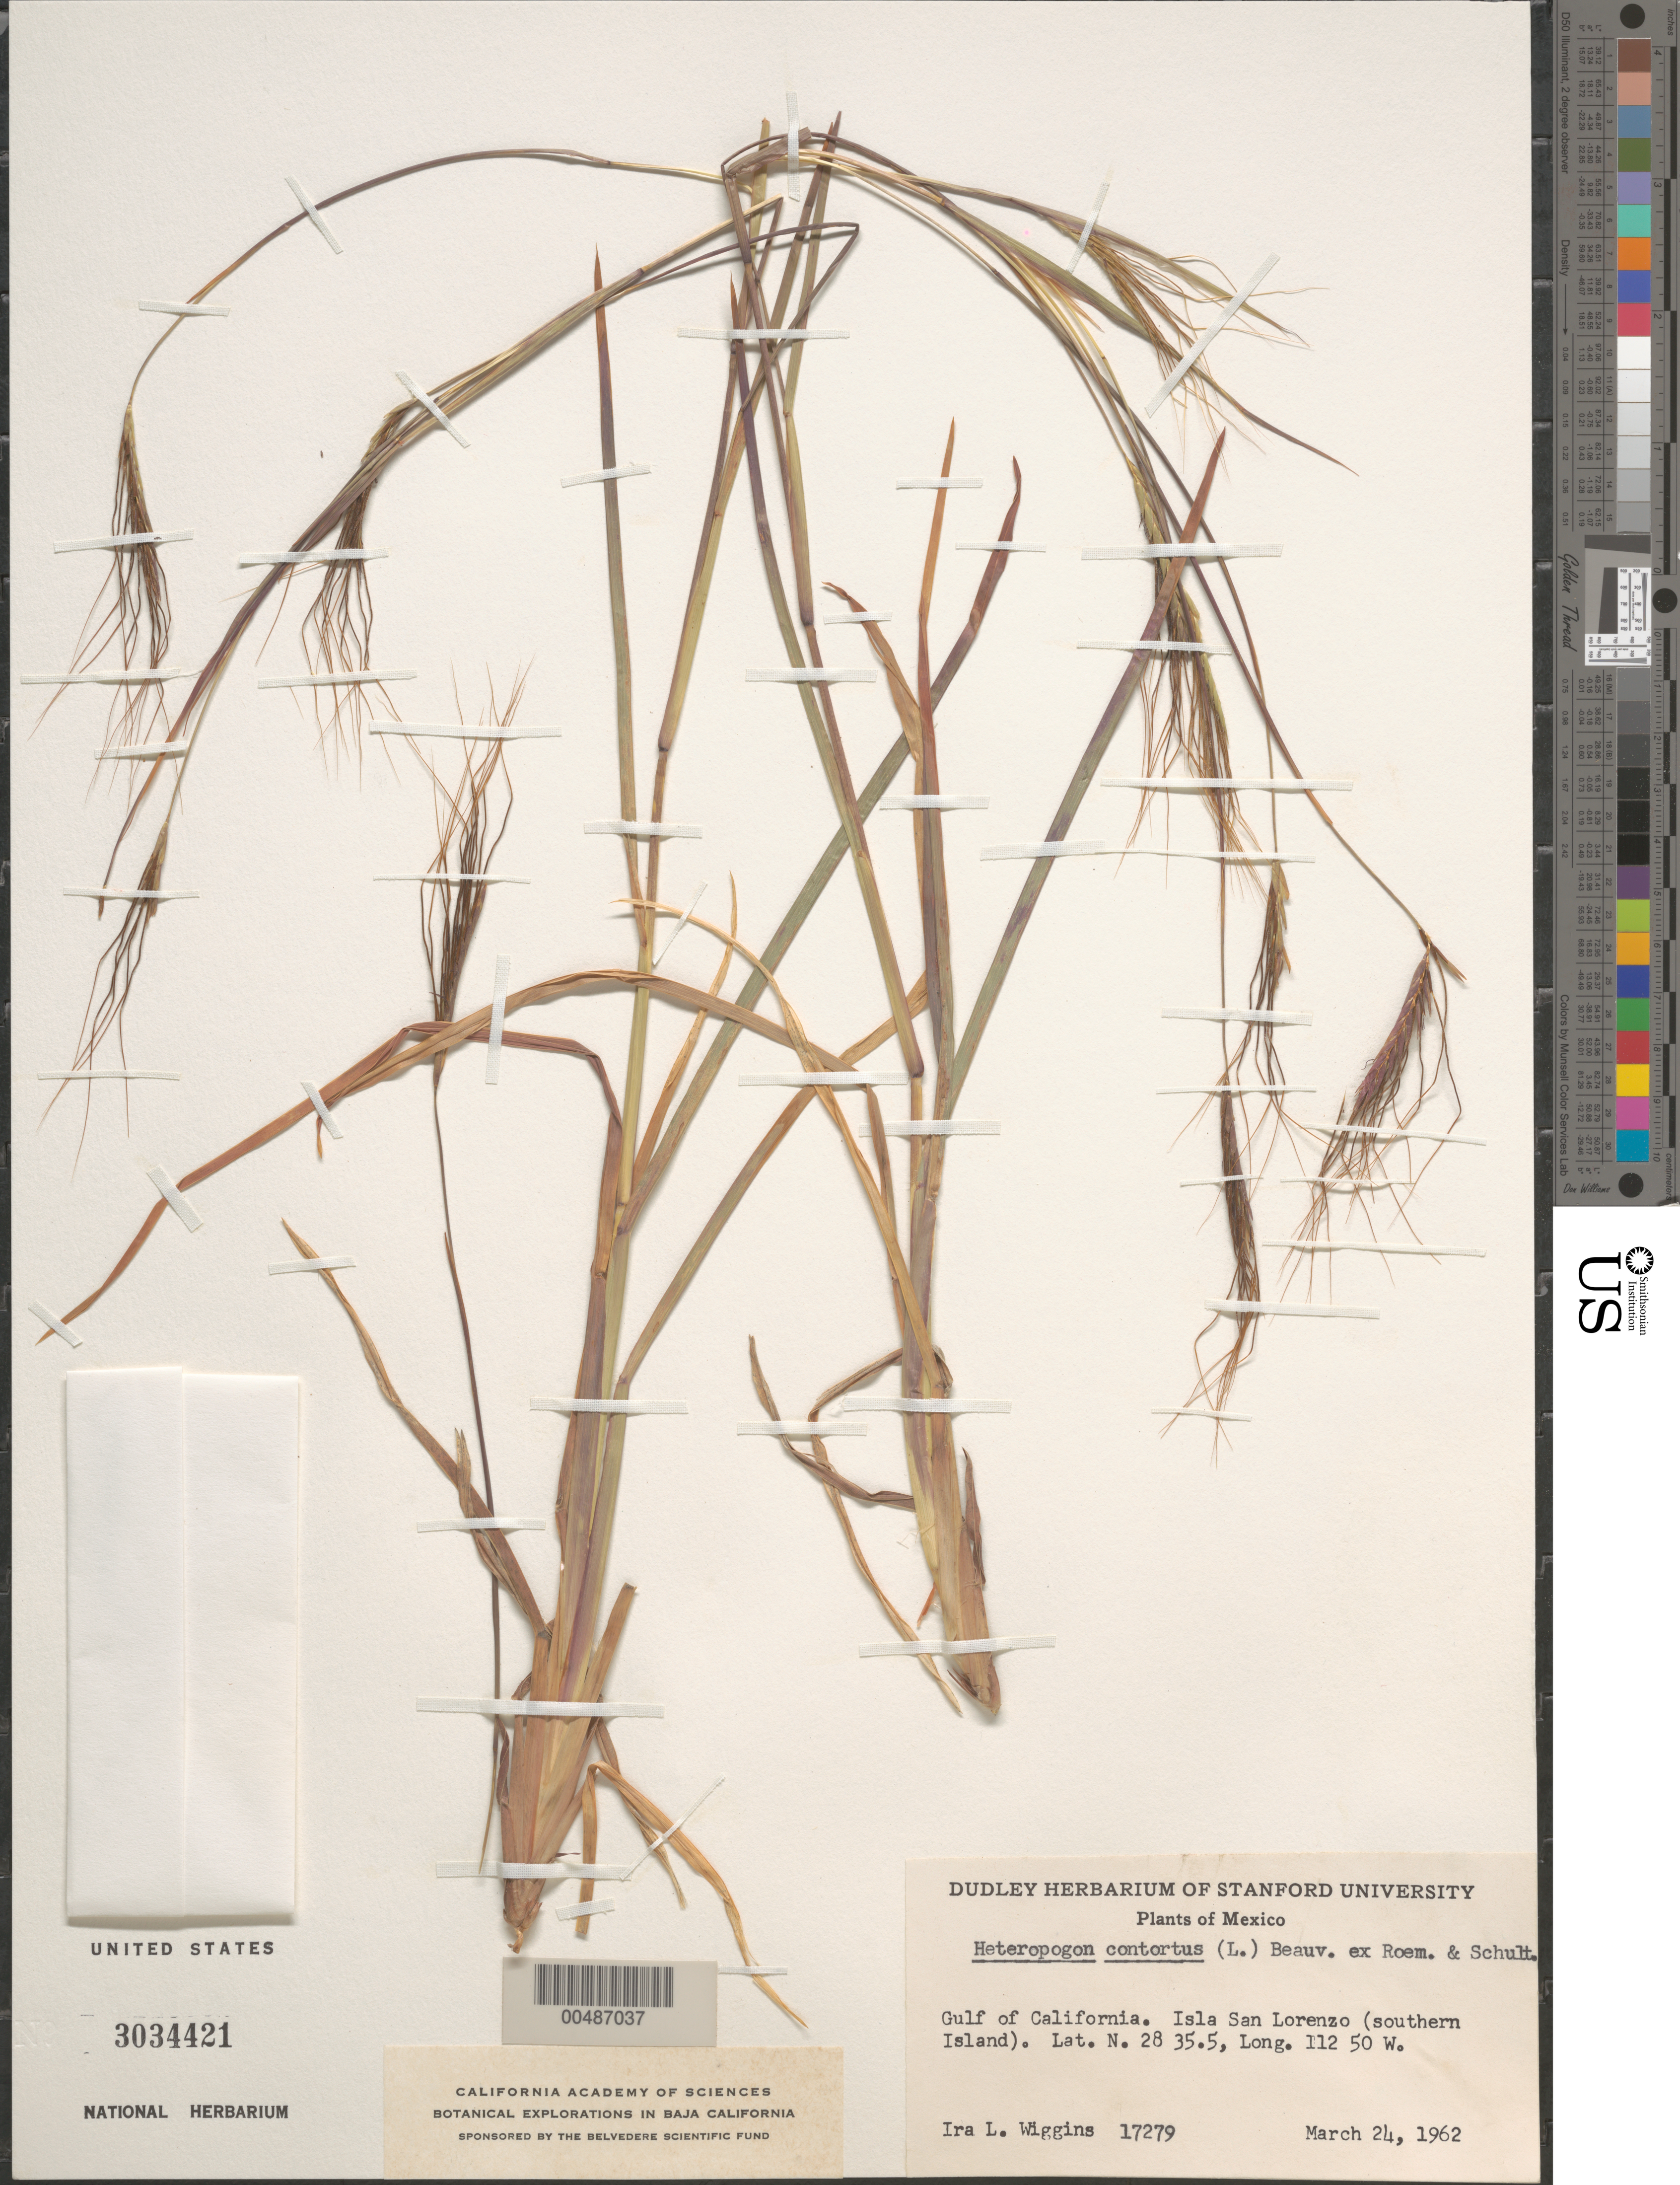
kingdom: Plantae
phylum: Tracheophyta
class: Liliopsida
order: Poales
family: Poaceae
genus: Heteropogon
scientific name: Heteropogon contortus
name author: (L.) P. Beauv. ex Roem. & Schult.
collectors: I. L. Wiggins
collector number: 17279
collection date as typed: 24 Mar 1962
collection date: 1962-03-24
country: Mexico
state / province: Baja California Norte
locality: Gulf of California. Isla San Lorenzo (S island)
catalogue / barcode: US 3034421